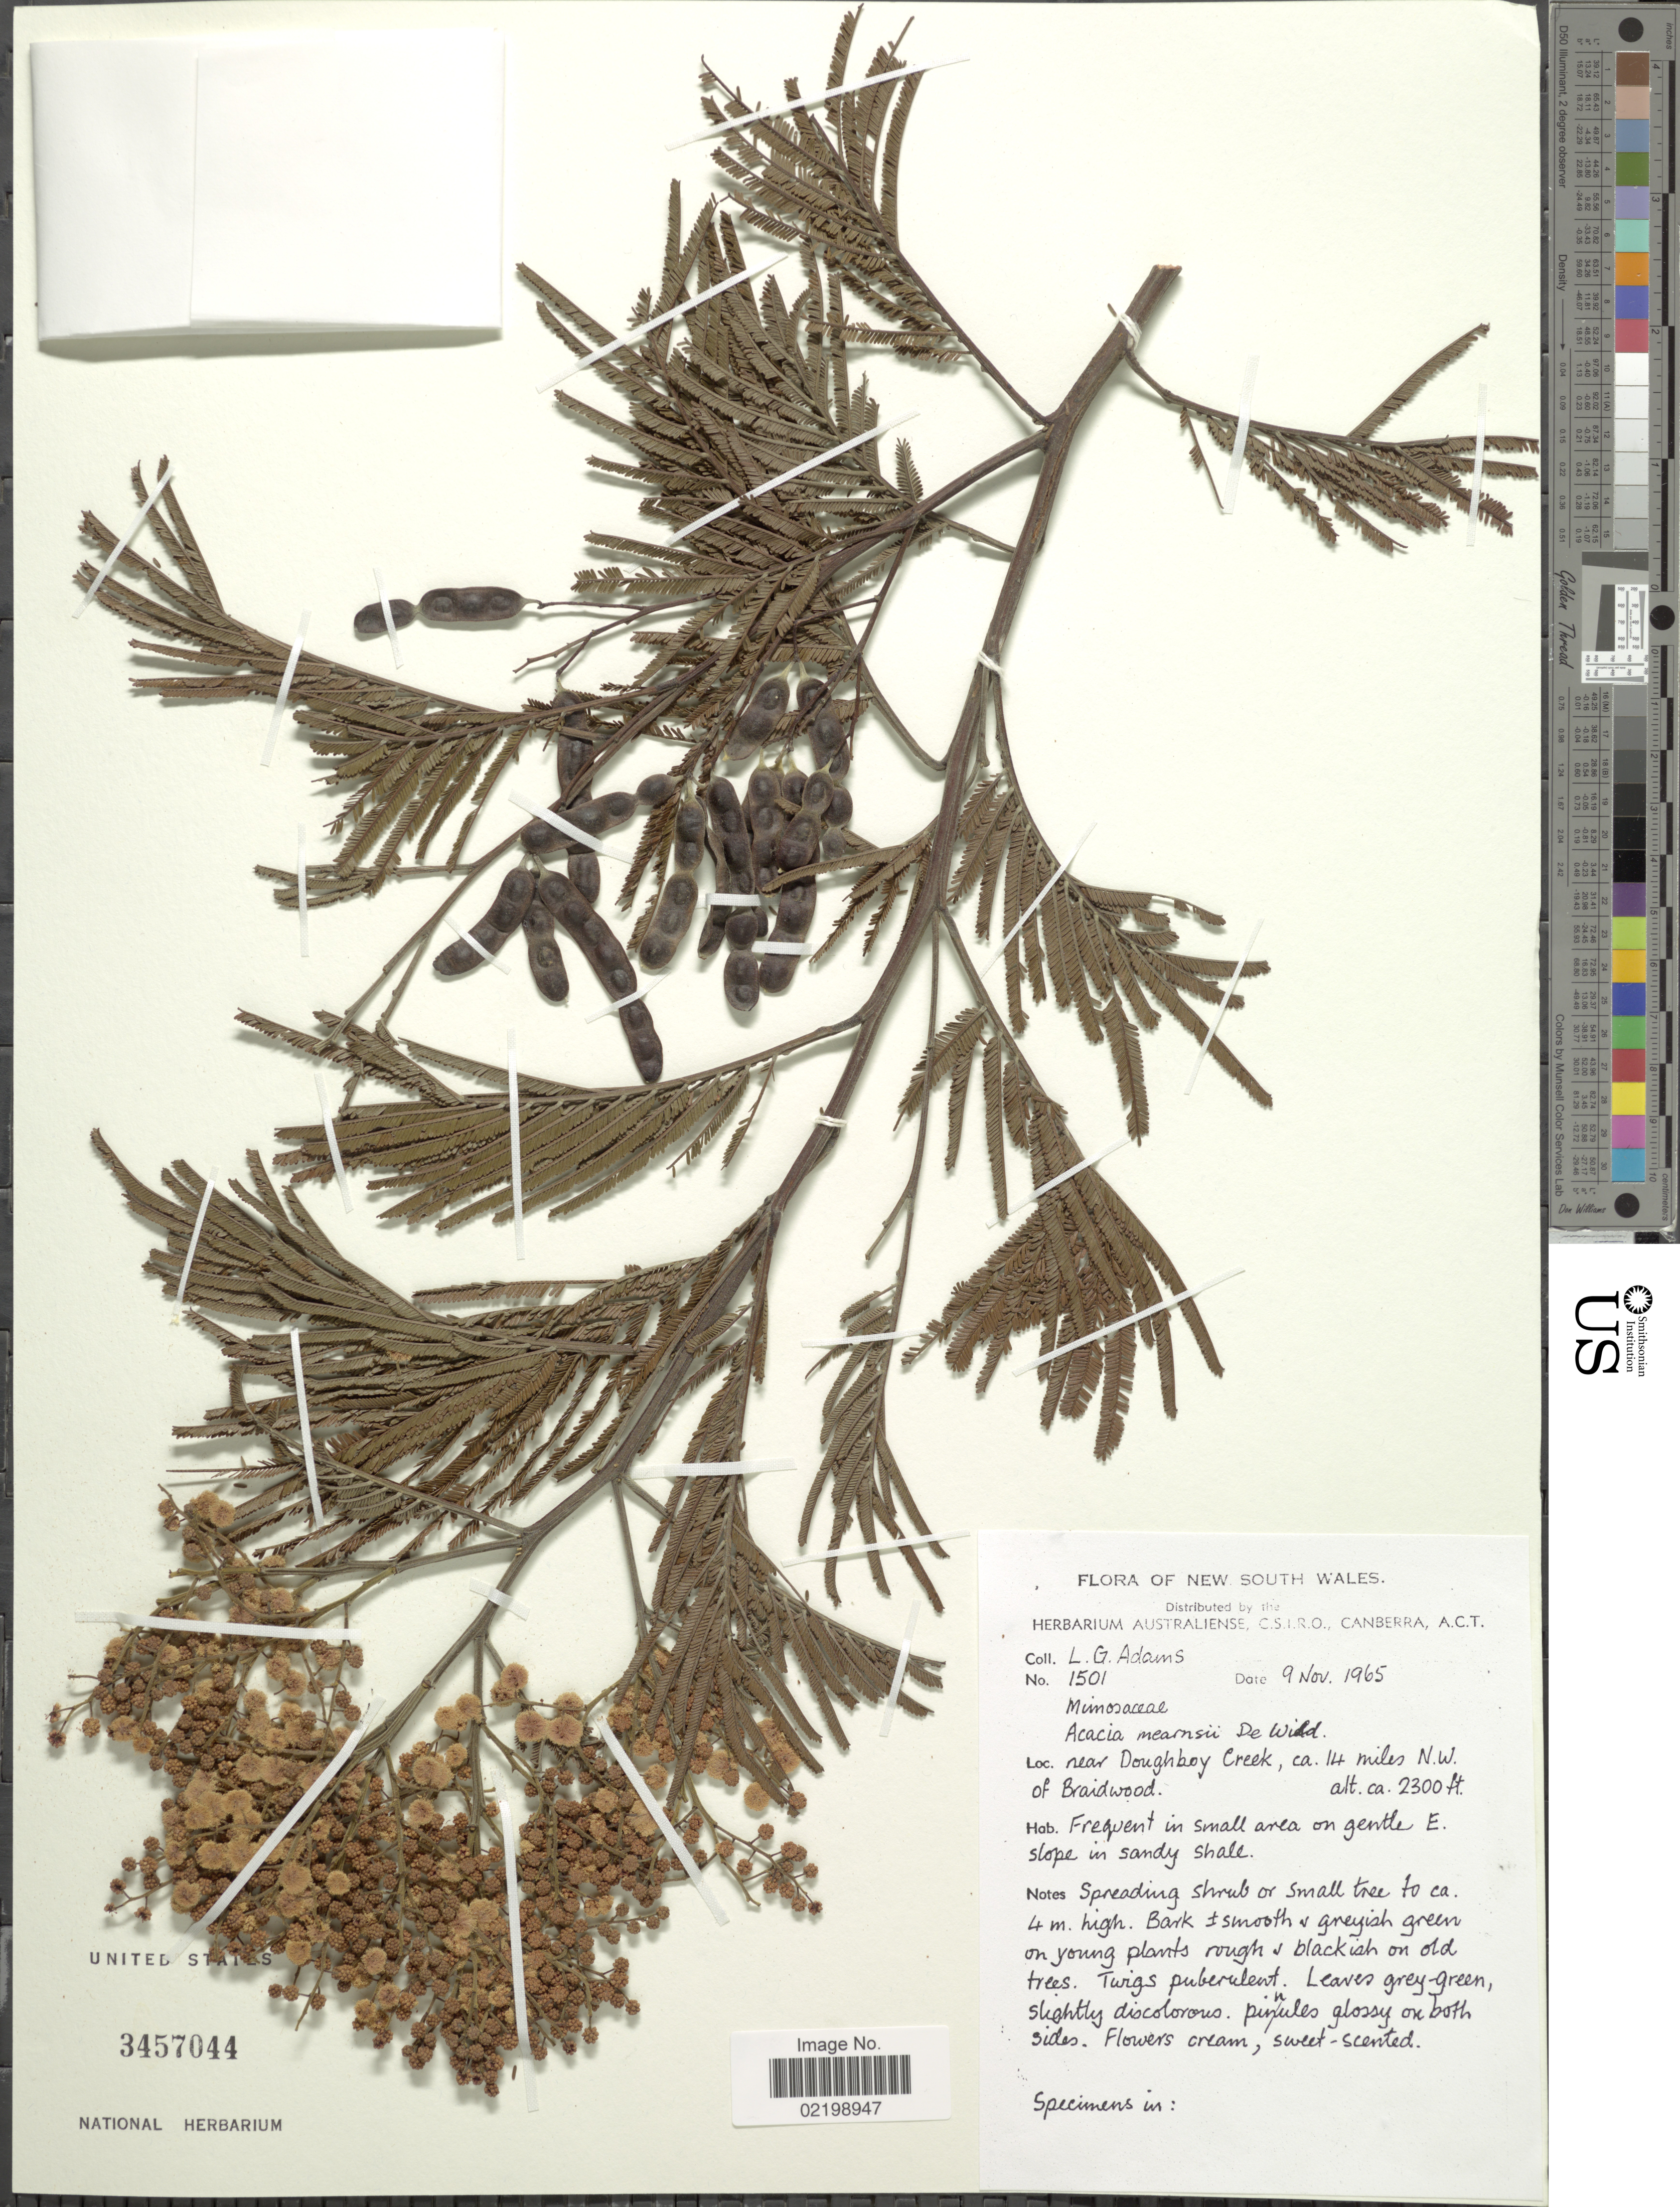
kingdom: Plantae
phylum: Tracheophyta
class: Magnoliopsida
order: Fabales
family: Fabaceae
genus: Acacia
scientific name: Acacia mearnsii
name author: De Wild.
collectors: L. G. Adams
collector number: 1501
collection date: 1965-11-09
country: Australia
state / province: New South Wales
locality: Near Doughboy Creek, ca. 14 miles N.W. of Braidwood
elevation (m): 701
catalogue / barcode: US 3457044